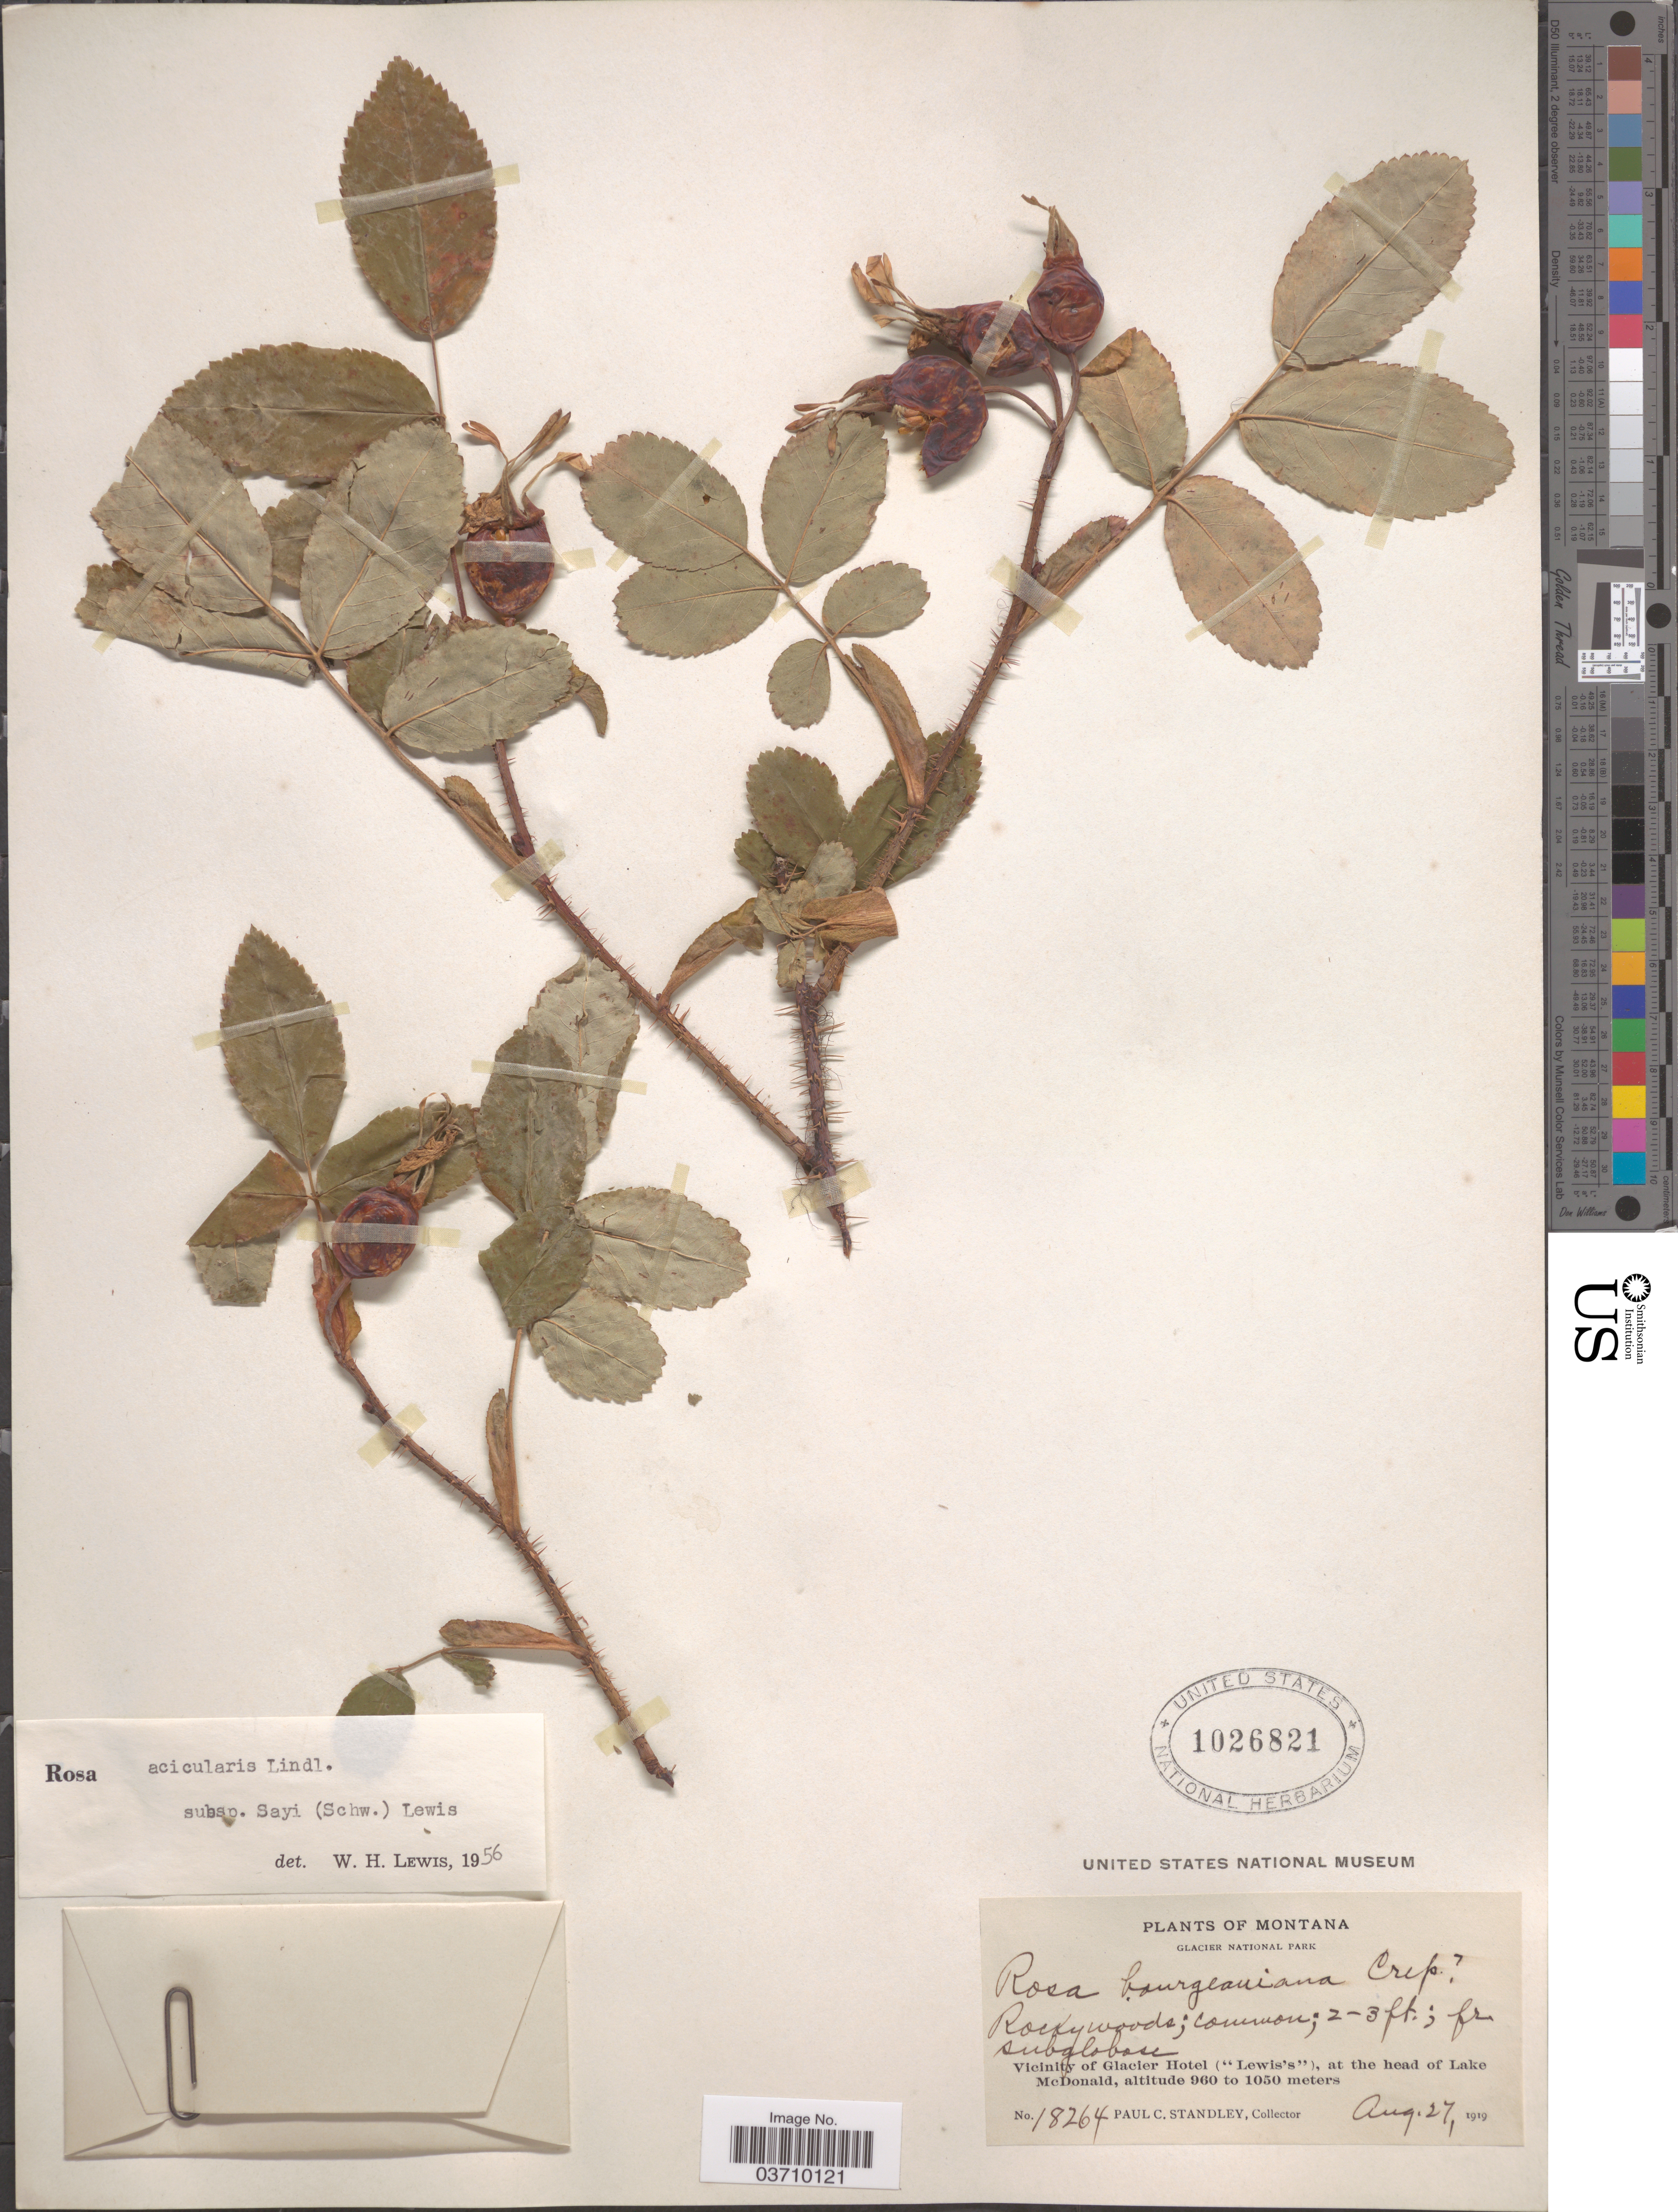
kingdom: Plantae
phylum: Tracheophyta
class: Magnoliopsida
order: Rosales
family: Rosaceae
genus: Rosa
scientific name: Rosa acicularis var. sayi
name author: (Schwein.) Rehder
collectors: P. C. Standley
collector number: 18264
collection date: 1919-08-27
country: United States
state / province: Montana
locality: Glacier National Park. Vicinity of Glacier Hotel ("Lewis's"), at the head of Lake McDonald.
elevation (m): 960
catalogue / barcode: US 1026821